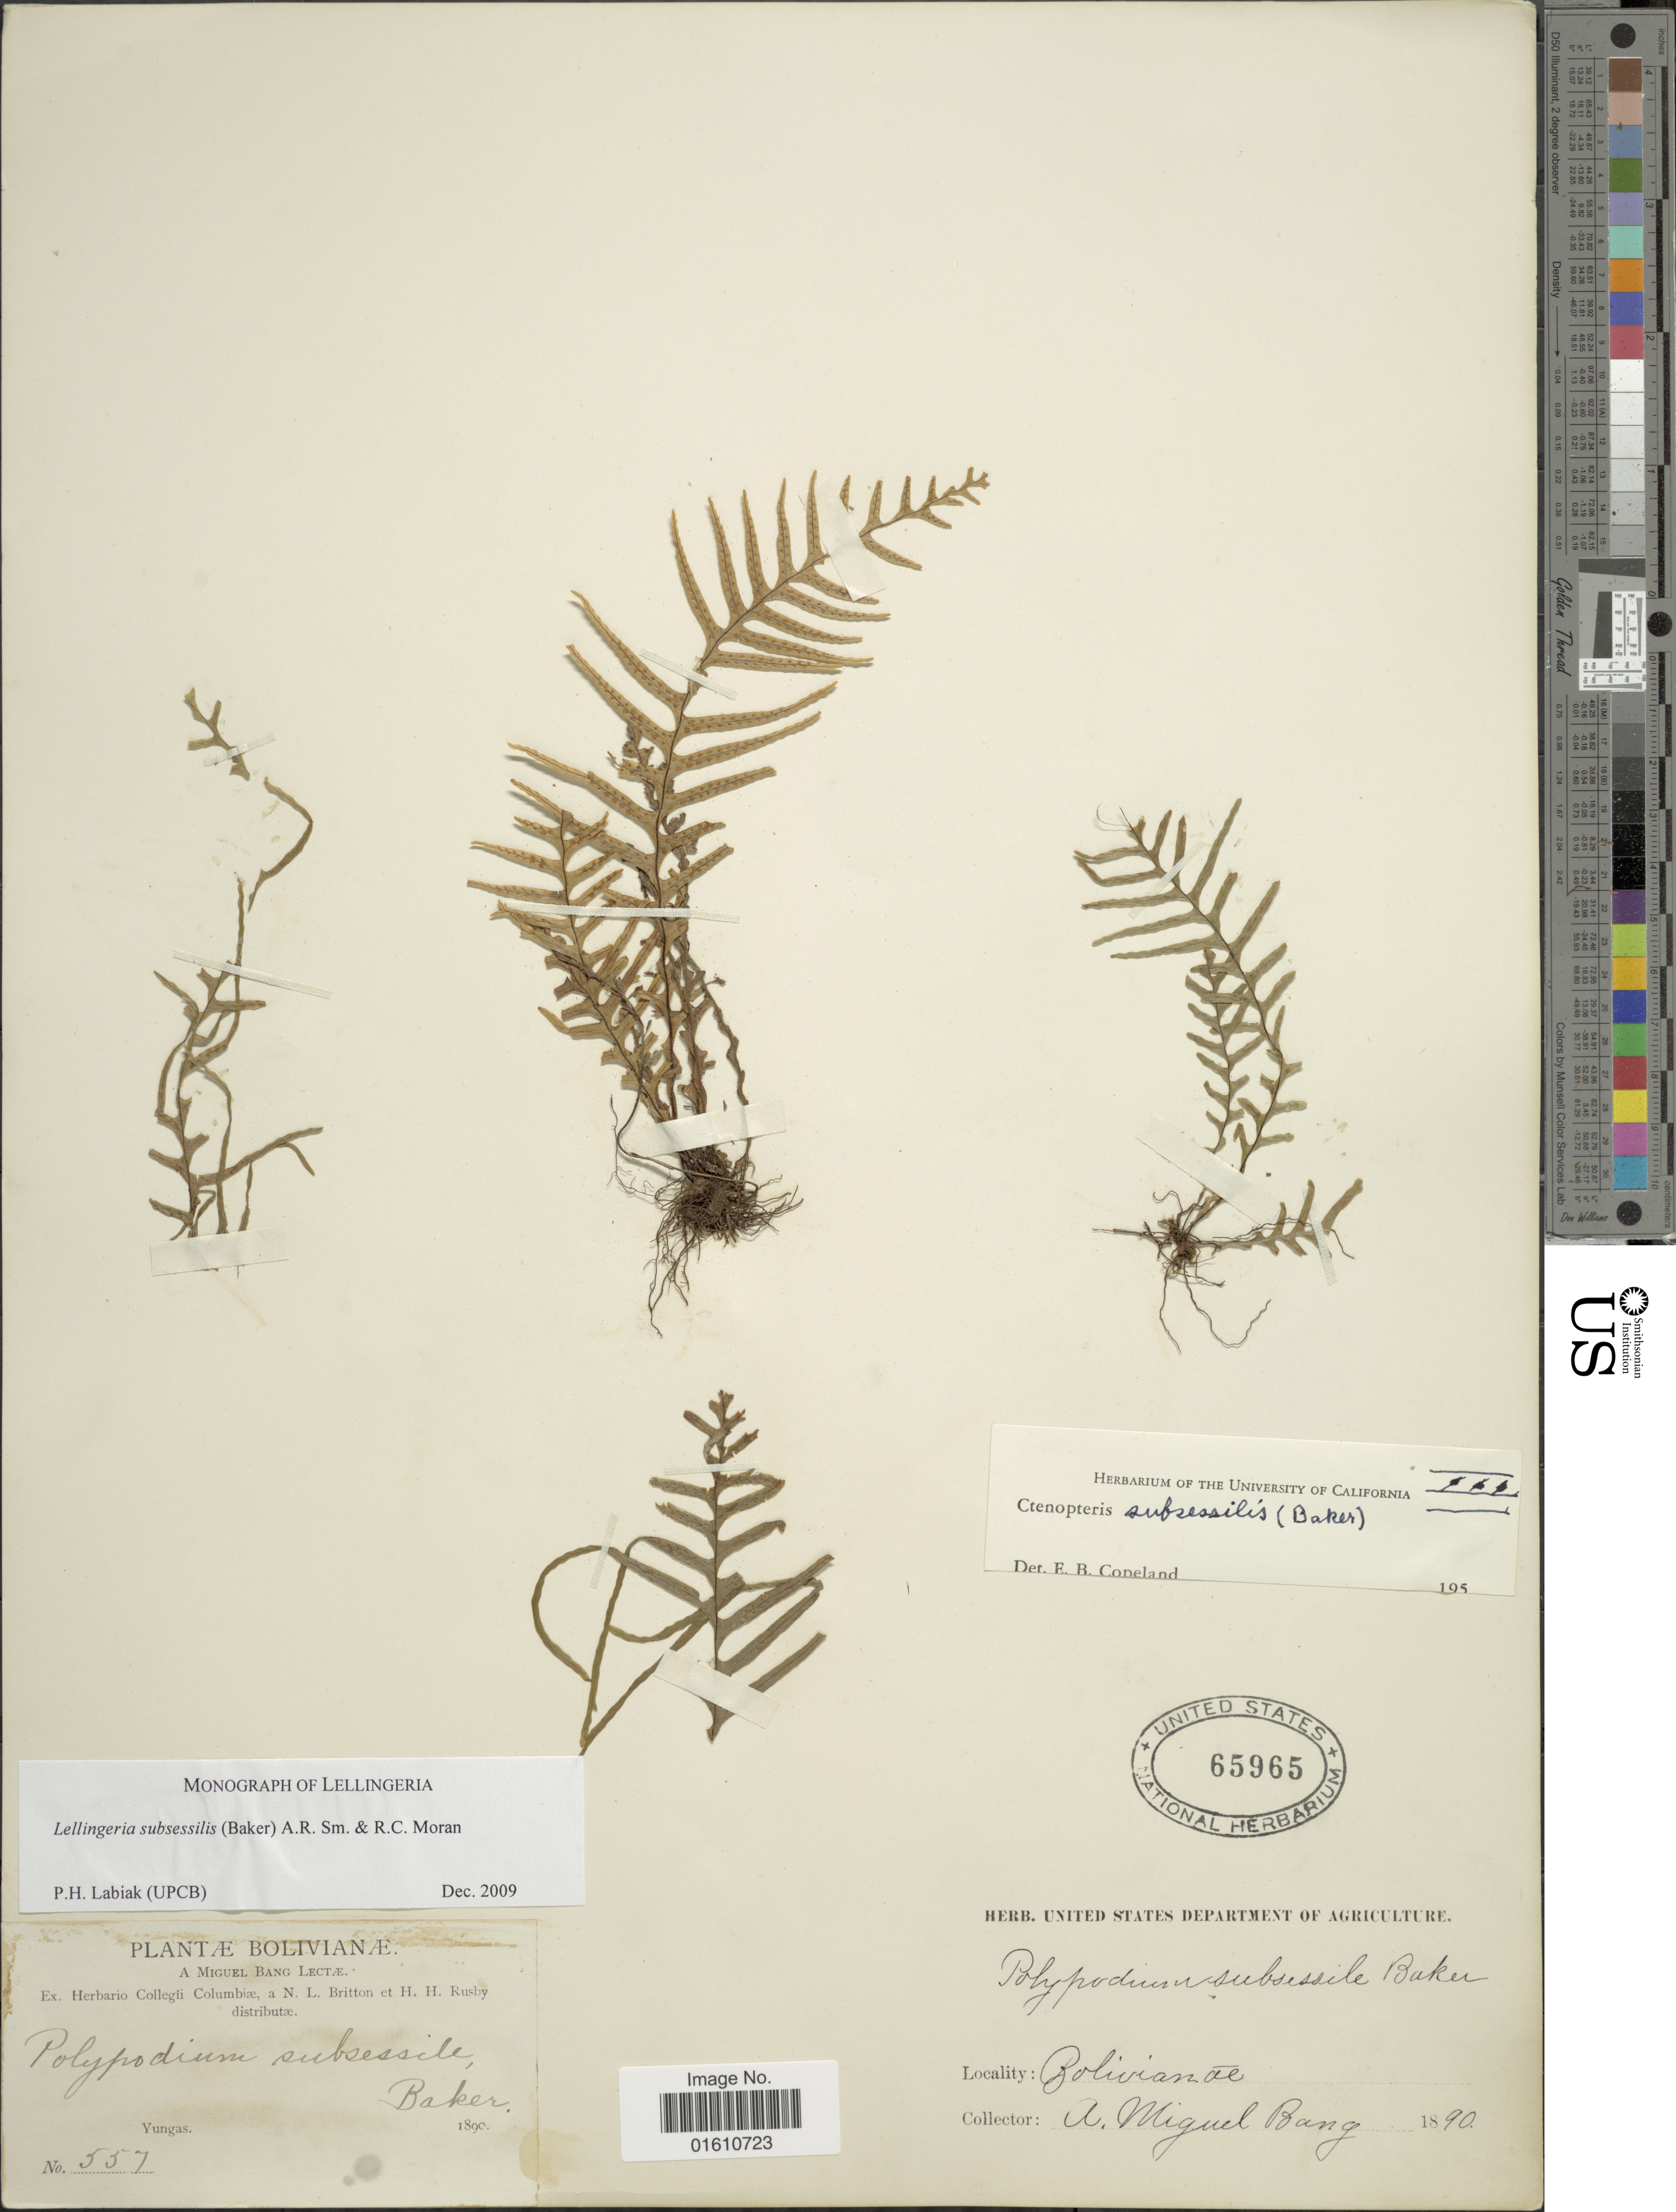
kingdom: Plantae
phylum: Tracheophyta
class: Polypodiopsida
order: Polypodiales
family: Polypodiaceae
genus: Lellingeria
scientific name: Lellingeria subsessilis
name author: (Baker) A.R. Sm. & R.C. Moran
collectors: M. Bang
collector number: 557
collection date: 1890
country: Bolivia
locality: Bolivianae, Yungas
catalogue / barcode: US 65965